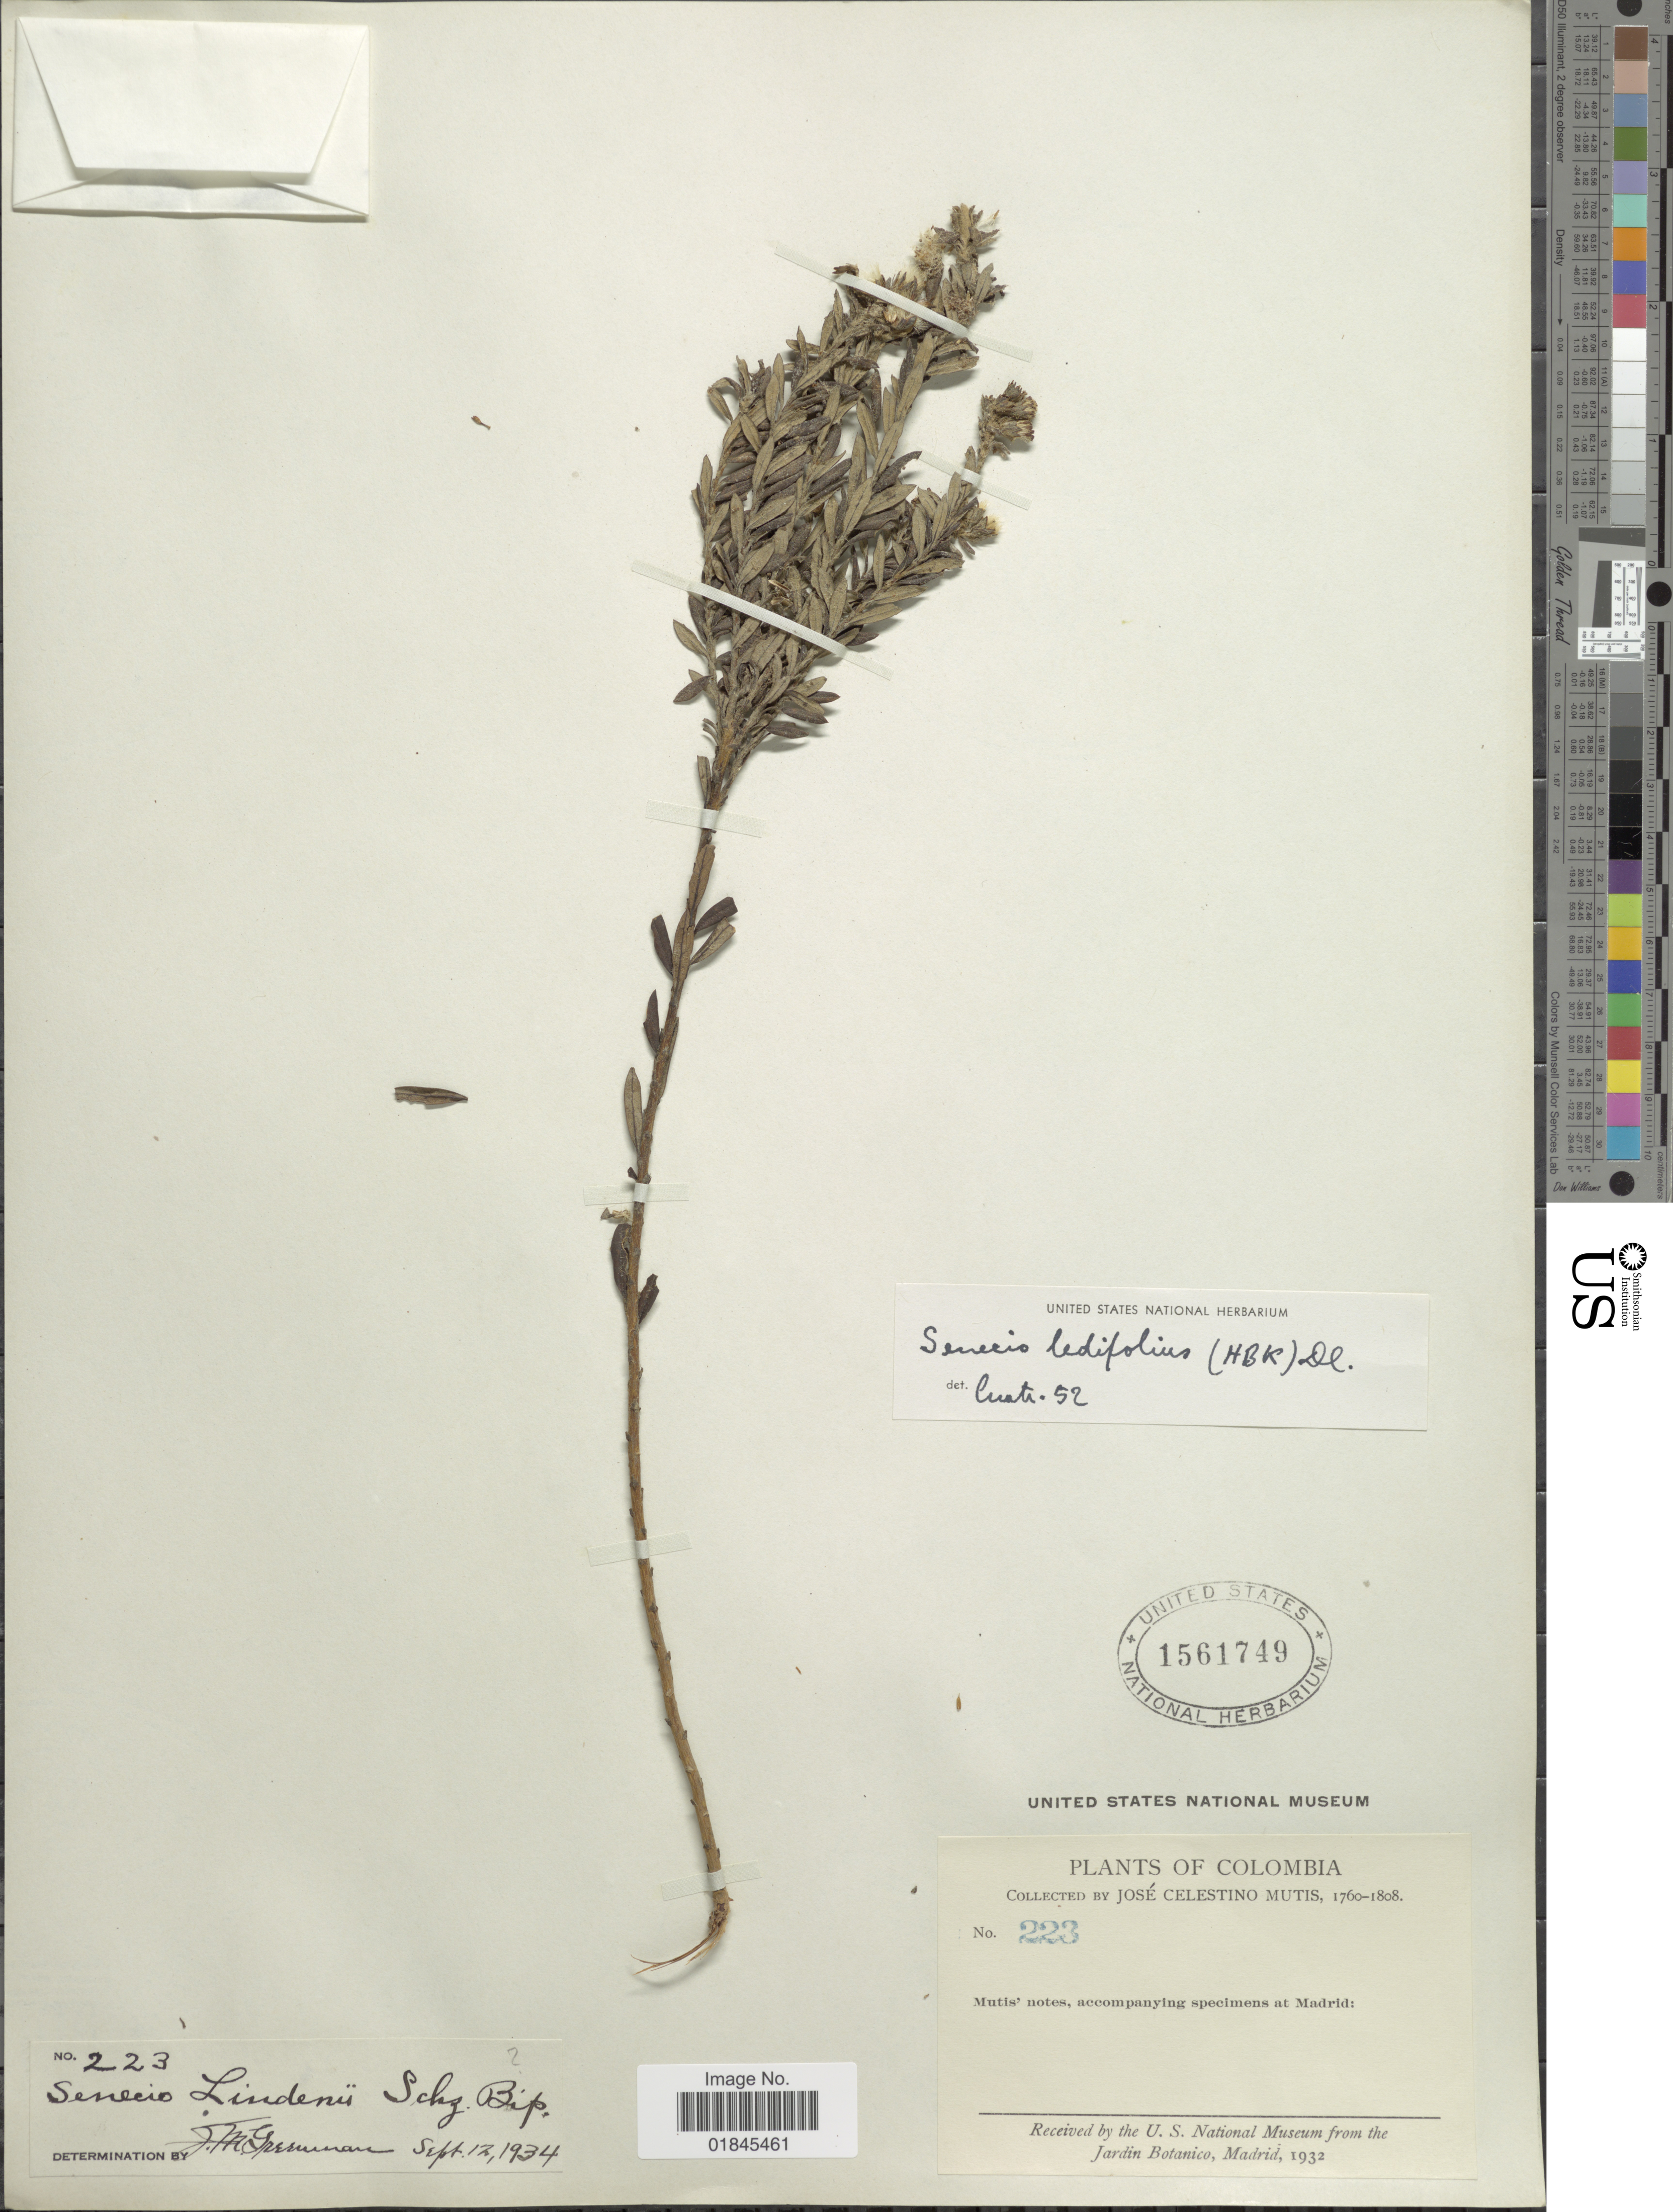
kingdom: Plantae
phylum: Tracheophyta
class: Magnoliopsida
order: Asterales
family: Asteraceae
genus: Pentacalia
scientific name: Pentacalia ledifolia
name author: (Kunth) Cuatrec.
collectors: J. C. B. Mutis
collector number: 223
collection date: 1760/1808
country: Colombia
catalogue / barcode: US 1561749